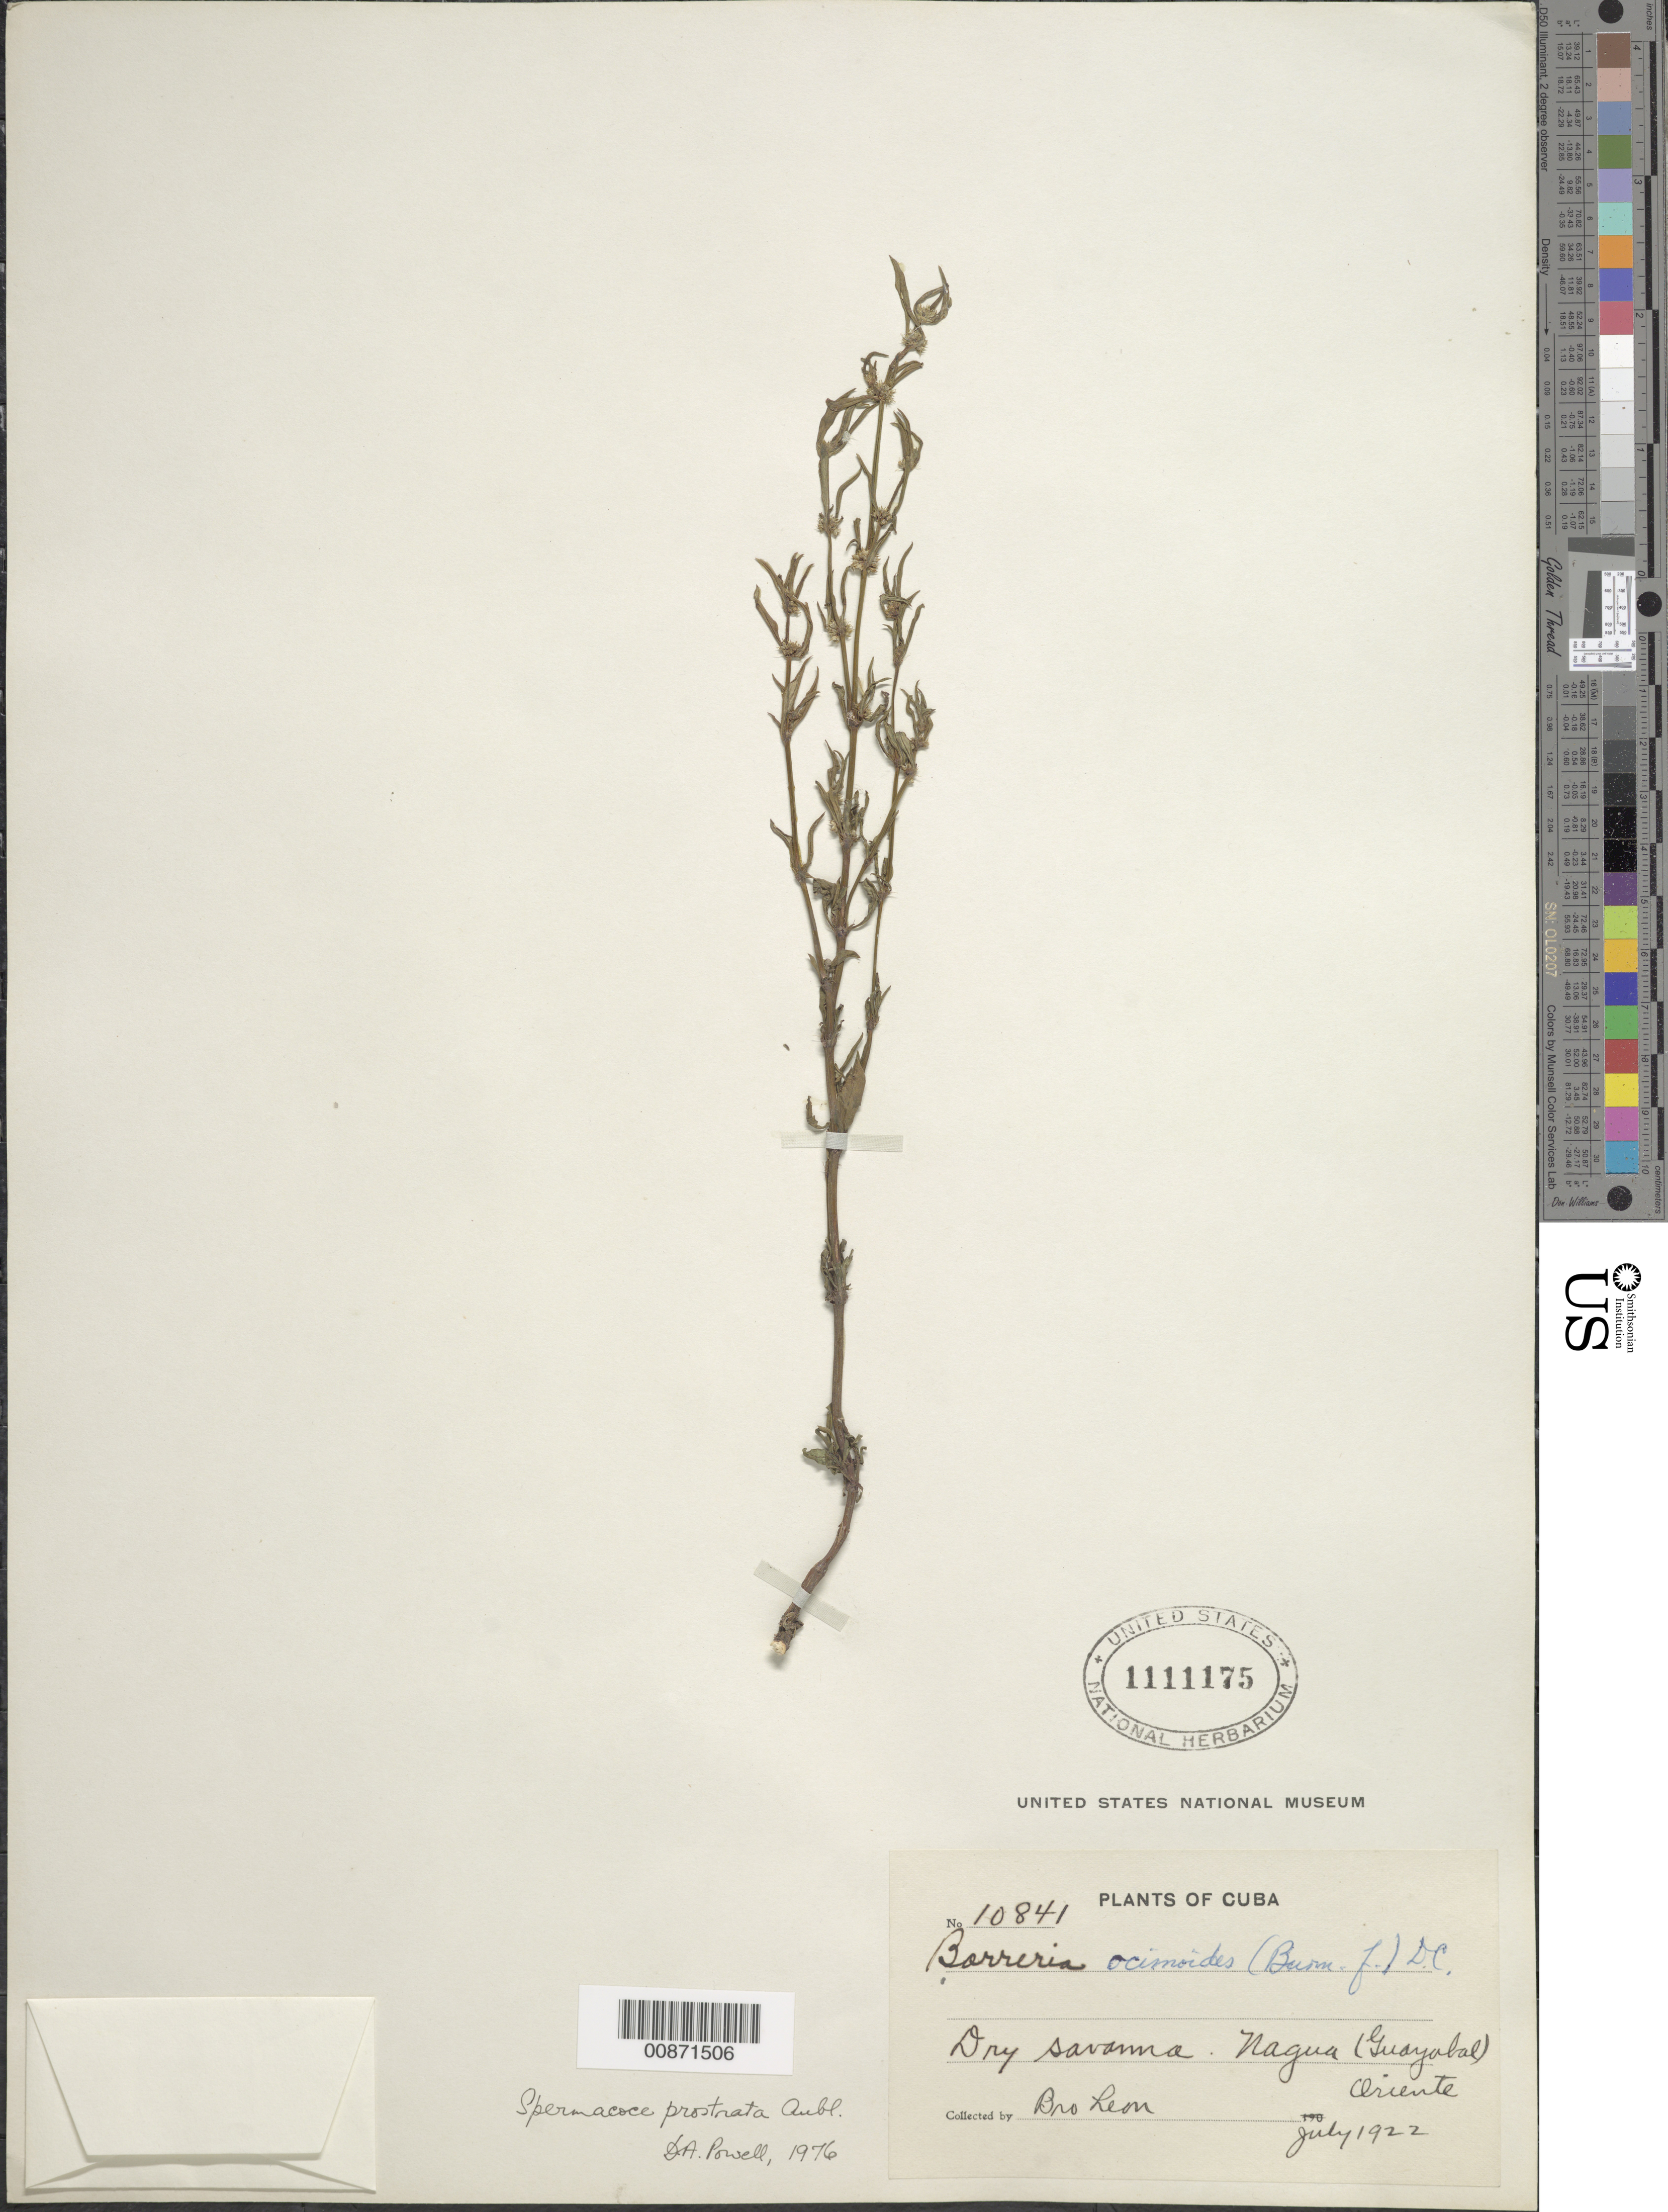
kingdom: Plantae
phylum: Tracheophyta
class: Magnoliopsida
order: Gentianales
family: Rubiaceae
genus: Spermacoce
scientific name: Spermacoce prostrata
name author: Aubl.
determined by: Powell, D. A.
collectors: Bro. León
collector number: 10841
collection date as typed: Jul 1922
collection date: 1922-07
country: Cuba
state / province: Oriente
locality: Nagua (Guayabal (sp?) )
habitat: Dry savanna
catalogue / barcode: US 1111175